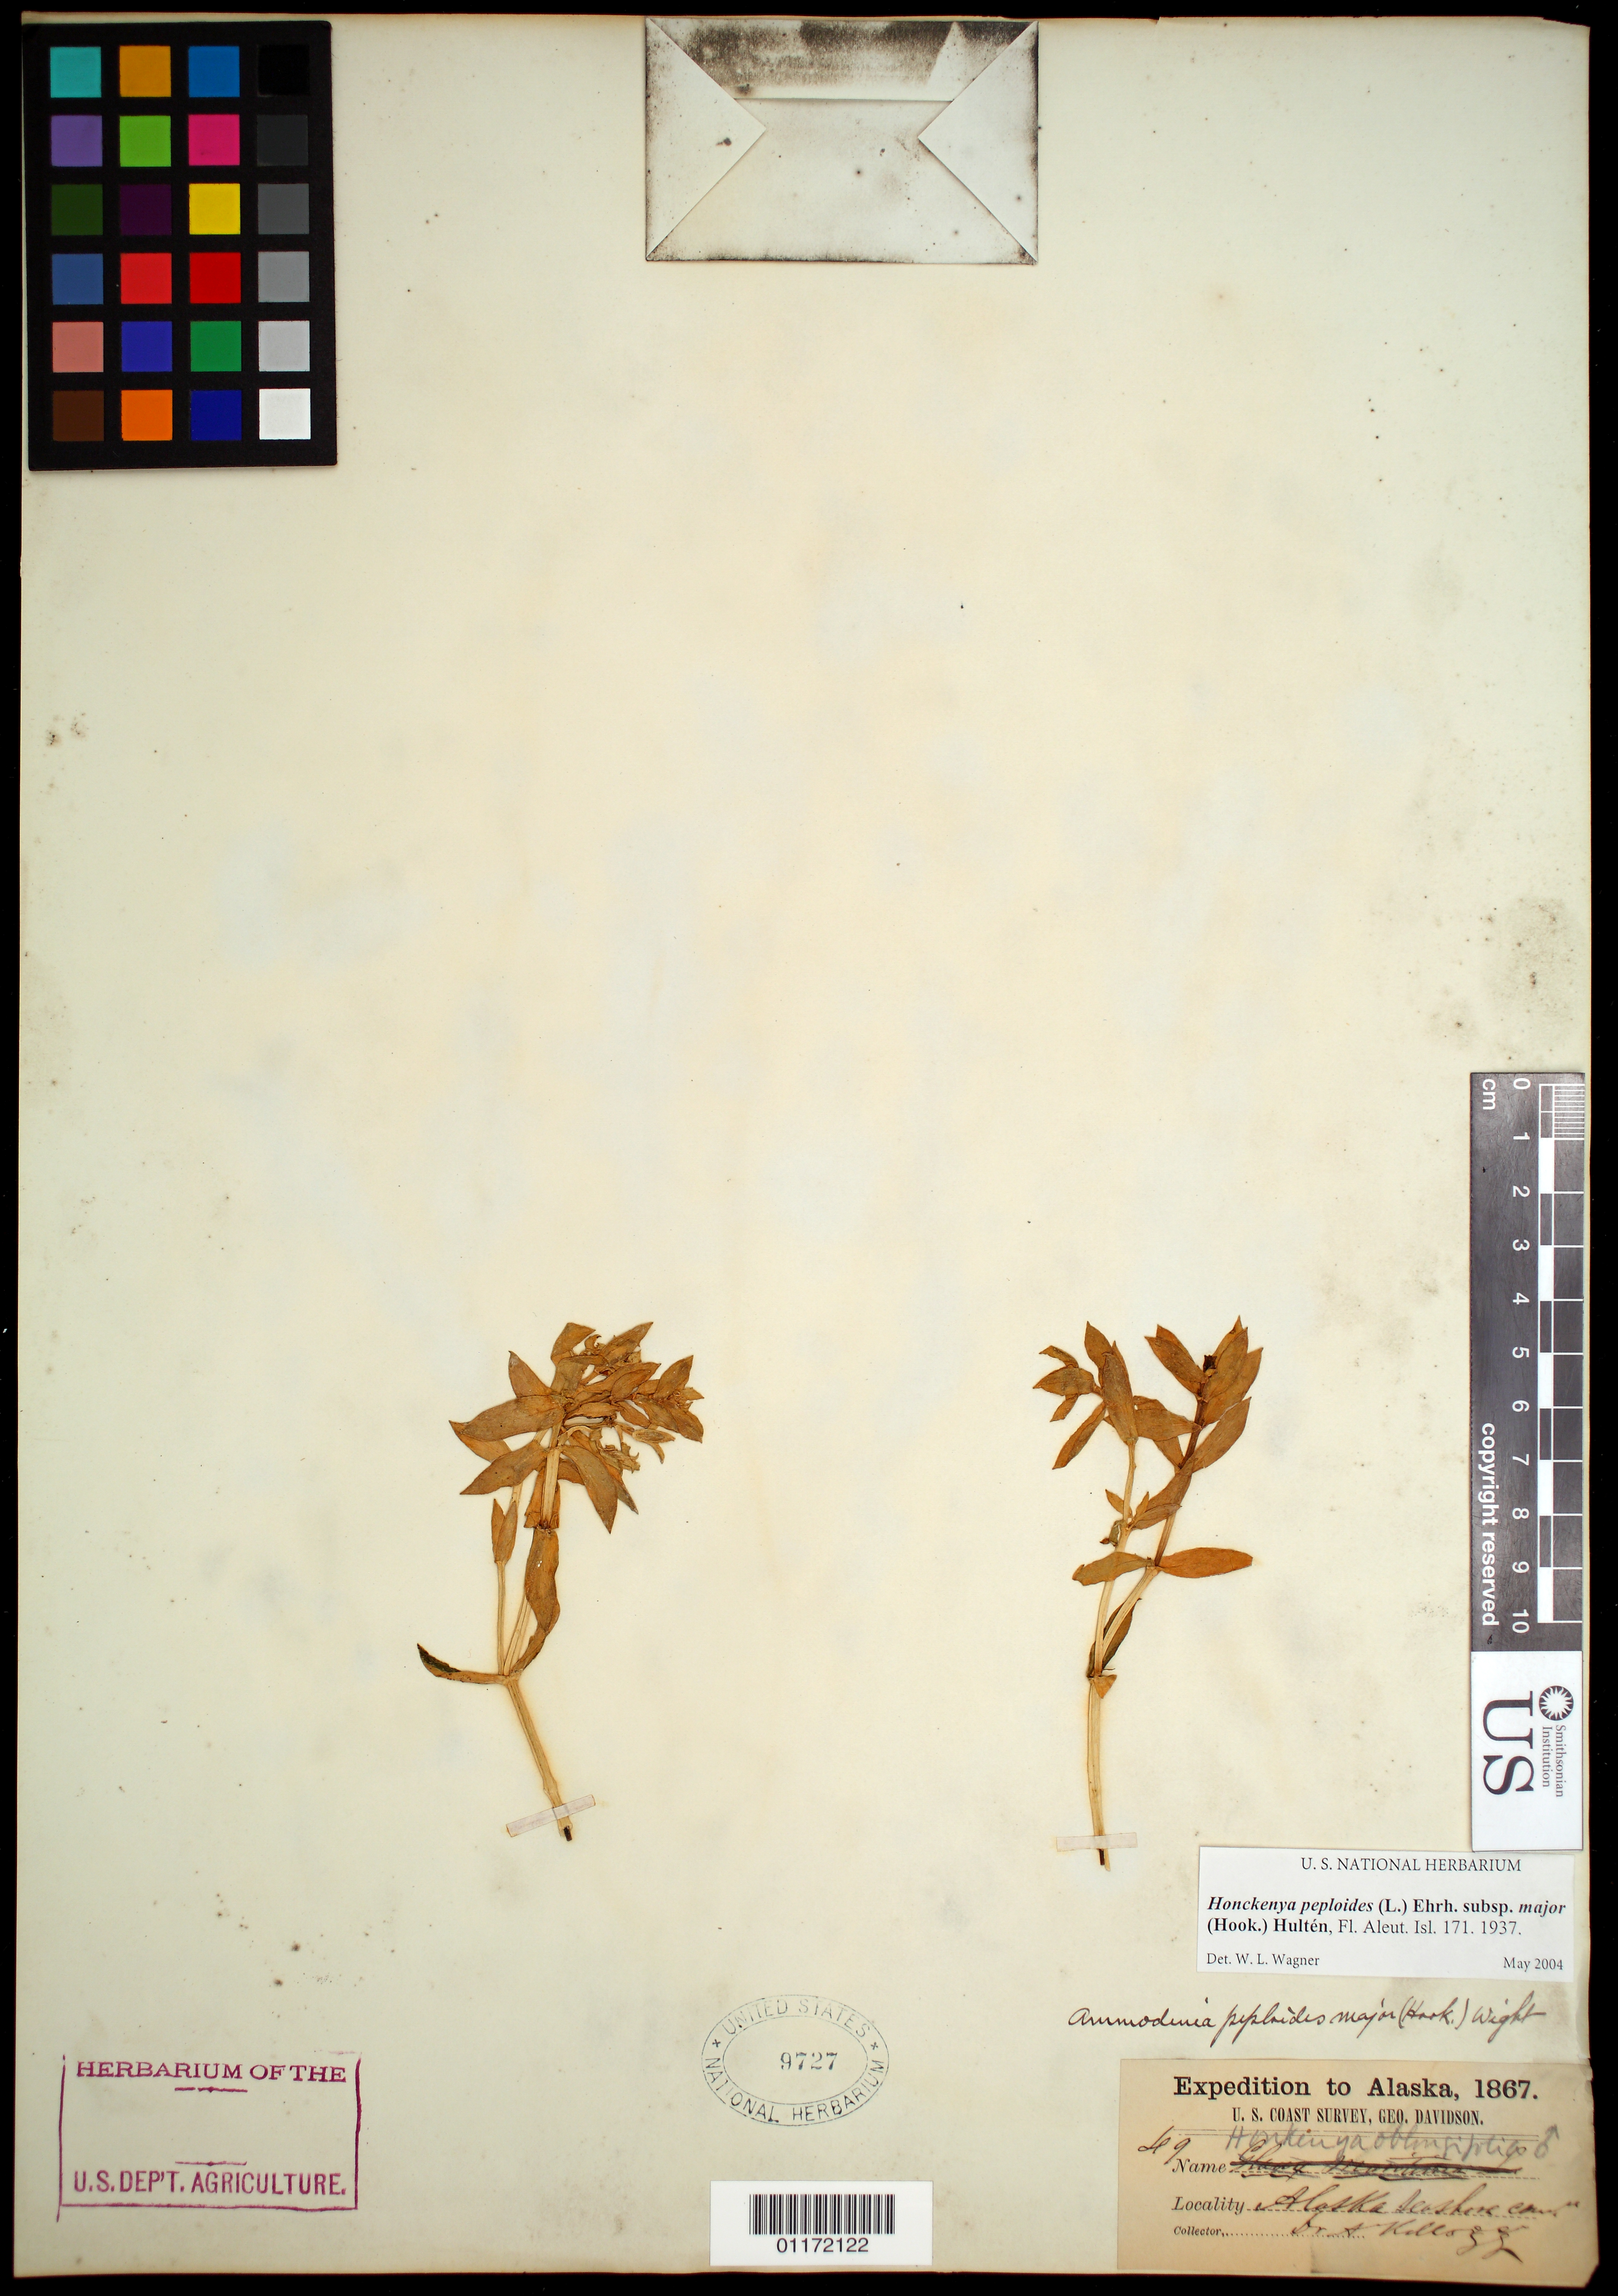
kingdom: Plantae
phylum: Tracheophyta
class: Magnoliopsida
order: Caryophyllales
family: Caryophyllaceae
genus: Honckenya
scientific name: Honckenya peploides subsp. major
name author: (Hook.) Hultén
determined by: Wagner, W. L., (BOT), Smithsonian Institution - National Museum of Natural History (UNITED STATES)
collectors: A. Kellogg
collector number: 49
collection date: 1867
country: United States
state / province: Alaska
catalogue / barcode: US 9727